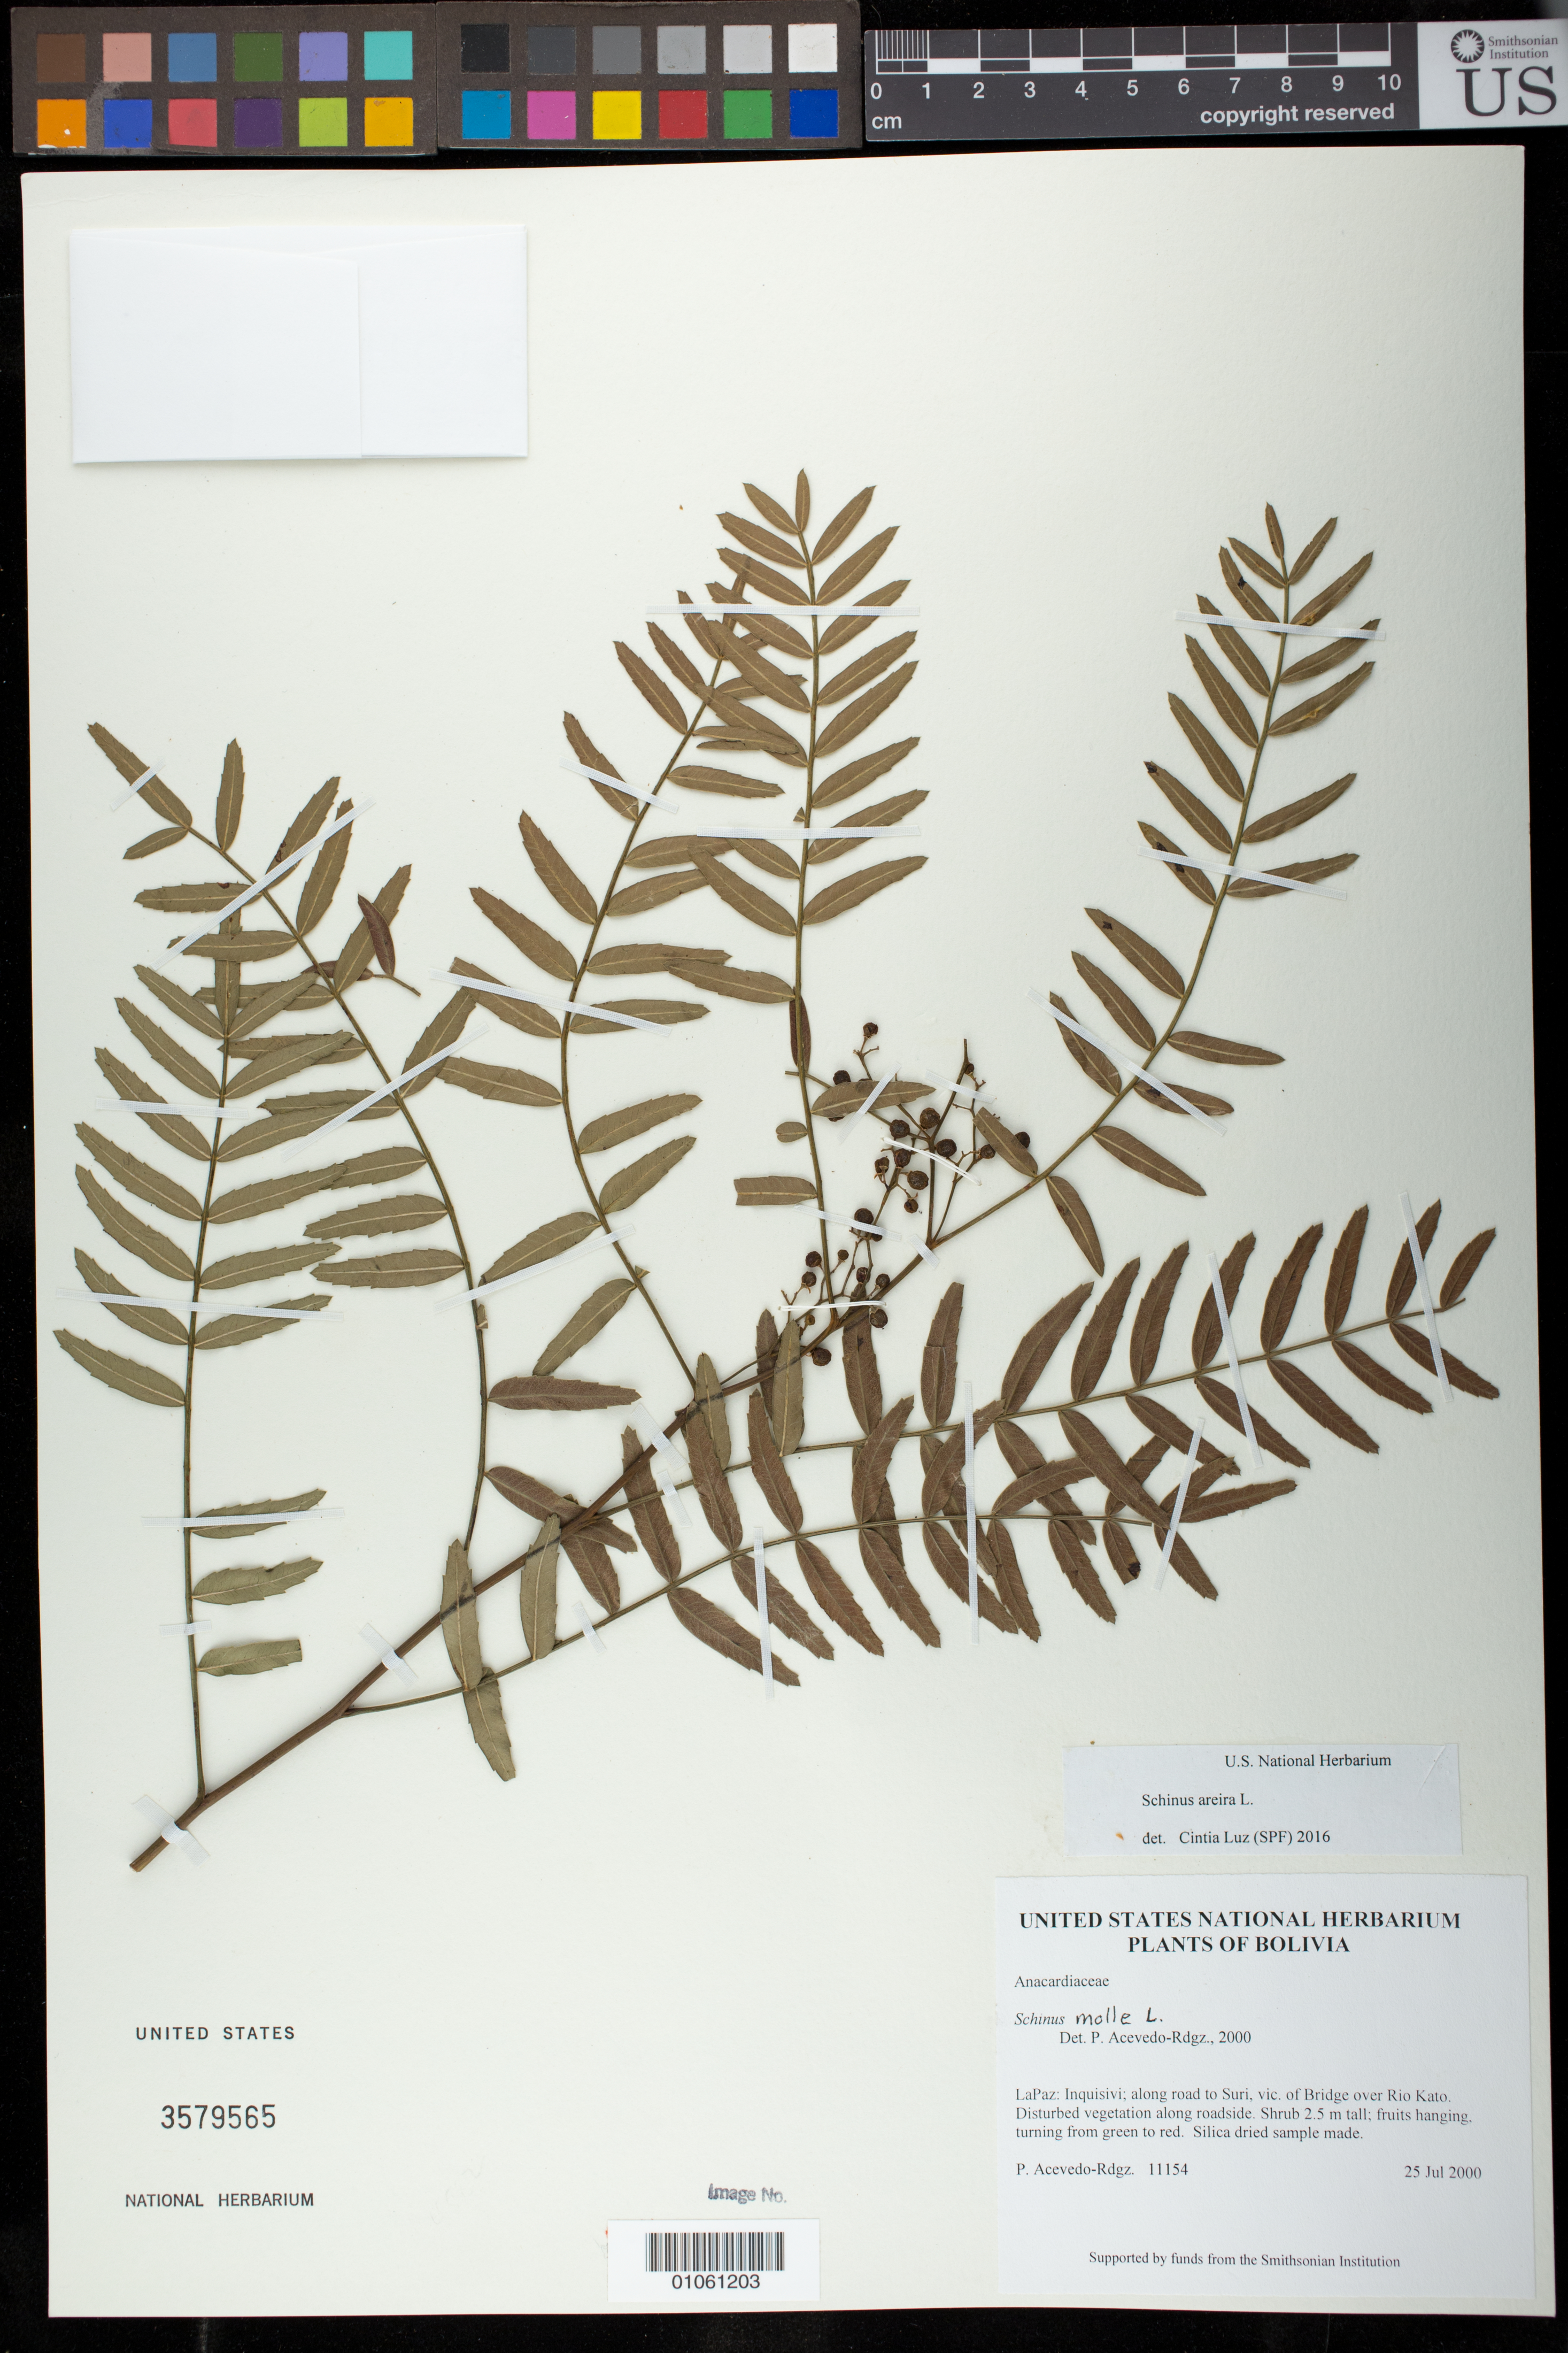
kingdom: Plantae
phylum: Tracheophyta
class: Magnoliopsida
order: Sapindales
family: Anacardiaceae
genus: Schinus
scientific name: Schinus areira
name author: L.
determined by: Luz, C.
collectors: P. Acevedo-Rodr.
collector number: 11154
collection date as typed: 25 Jul 2000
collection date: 2000-07-25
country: Bolivia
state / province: La Paz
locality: LaPaz: Inquisivi; along road to Suri, vic. of Bridge over Rio Kato.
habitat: Disturbed vegetation along roadside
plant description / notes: NY, US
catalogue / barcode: US 3579565